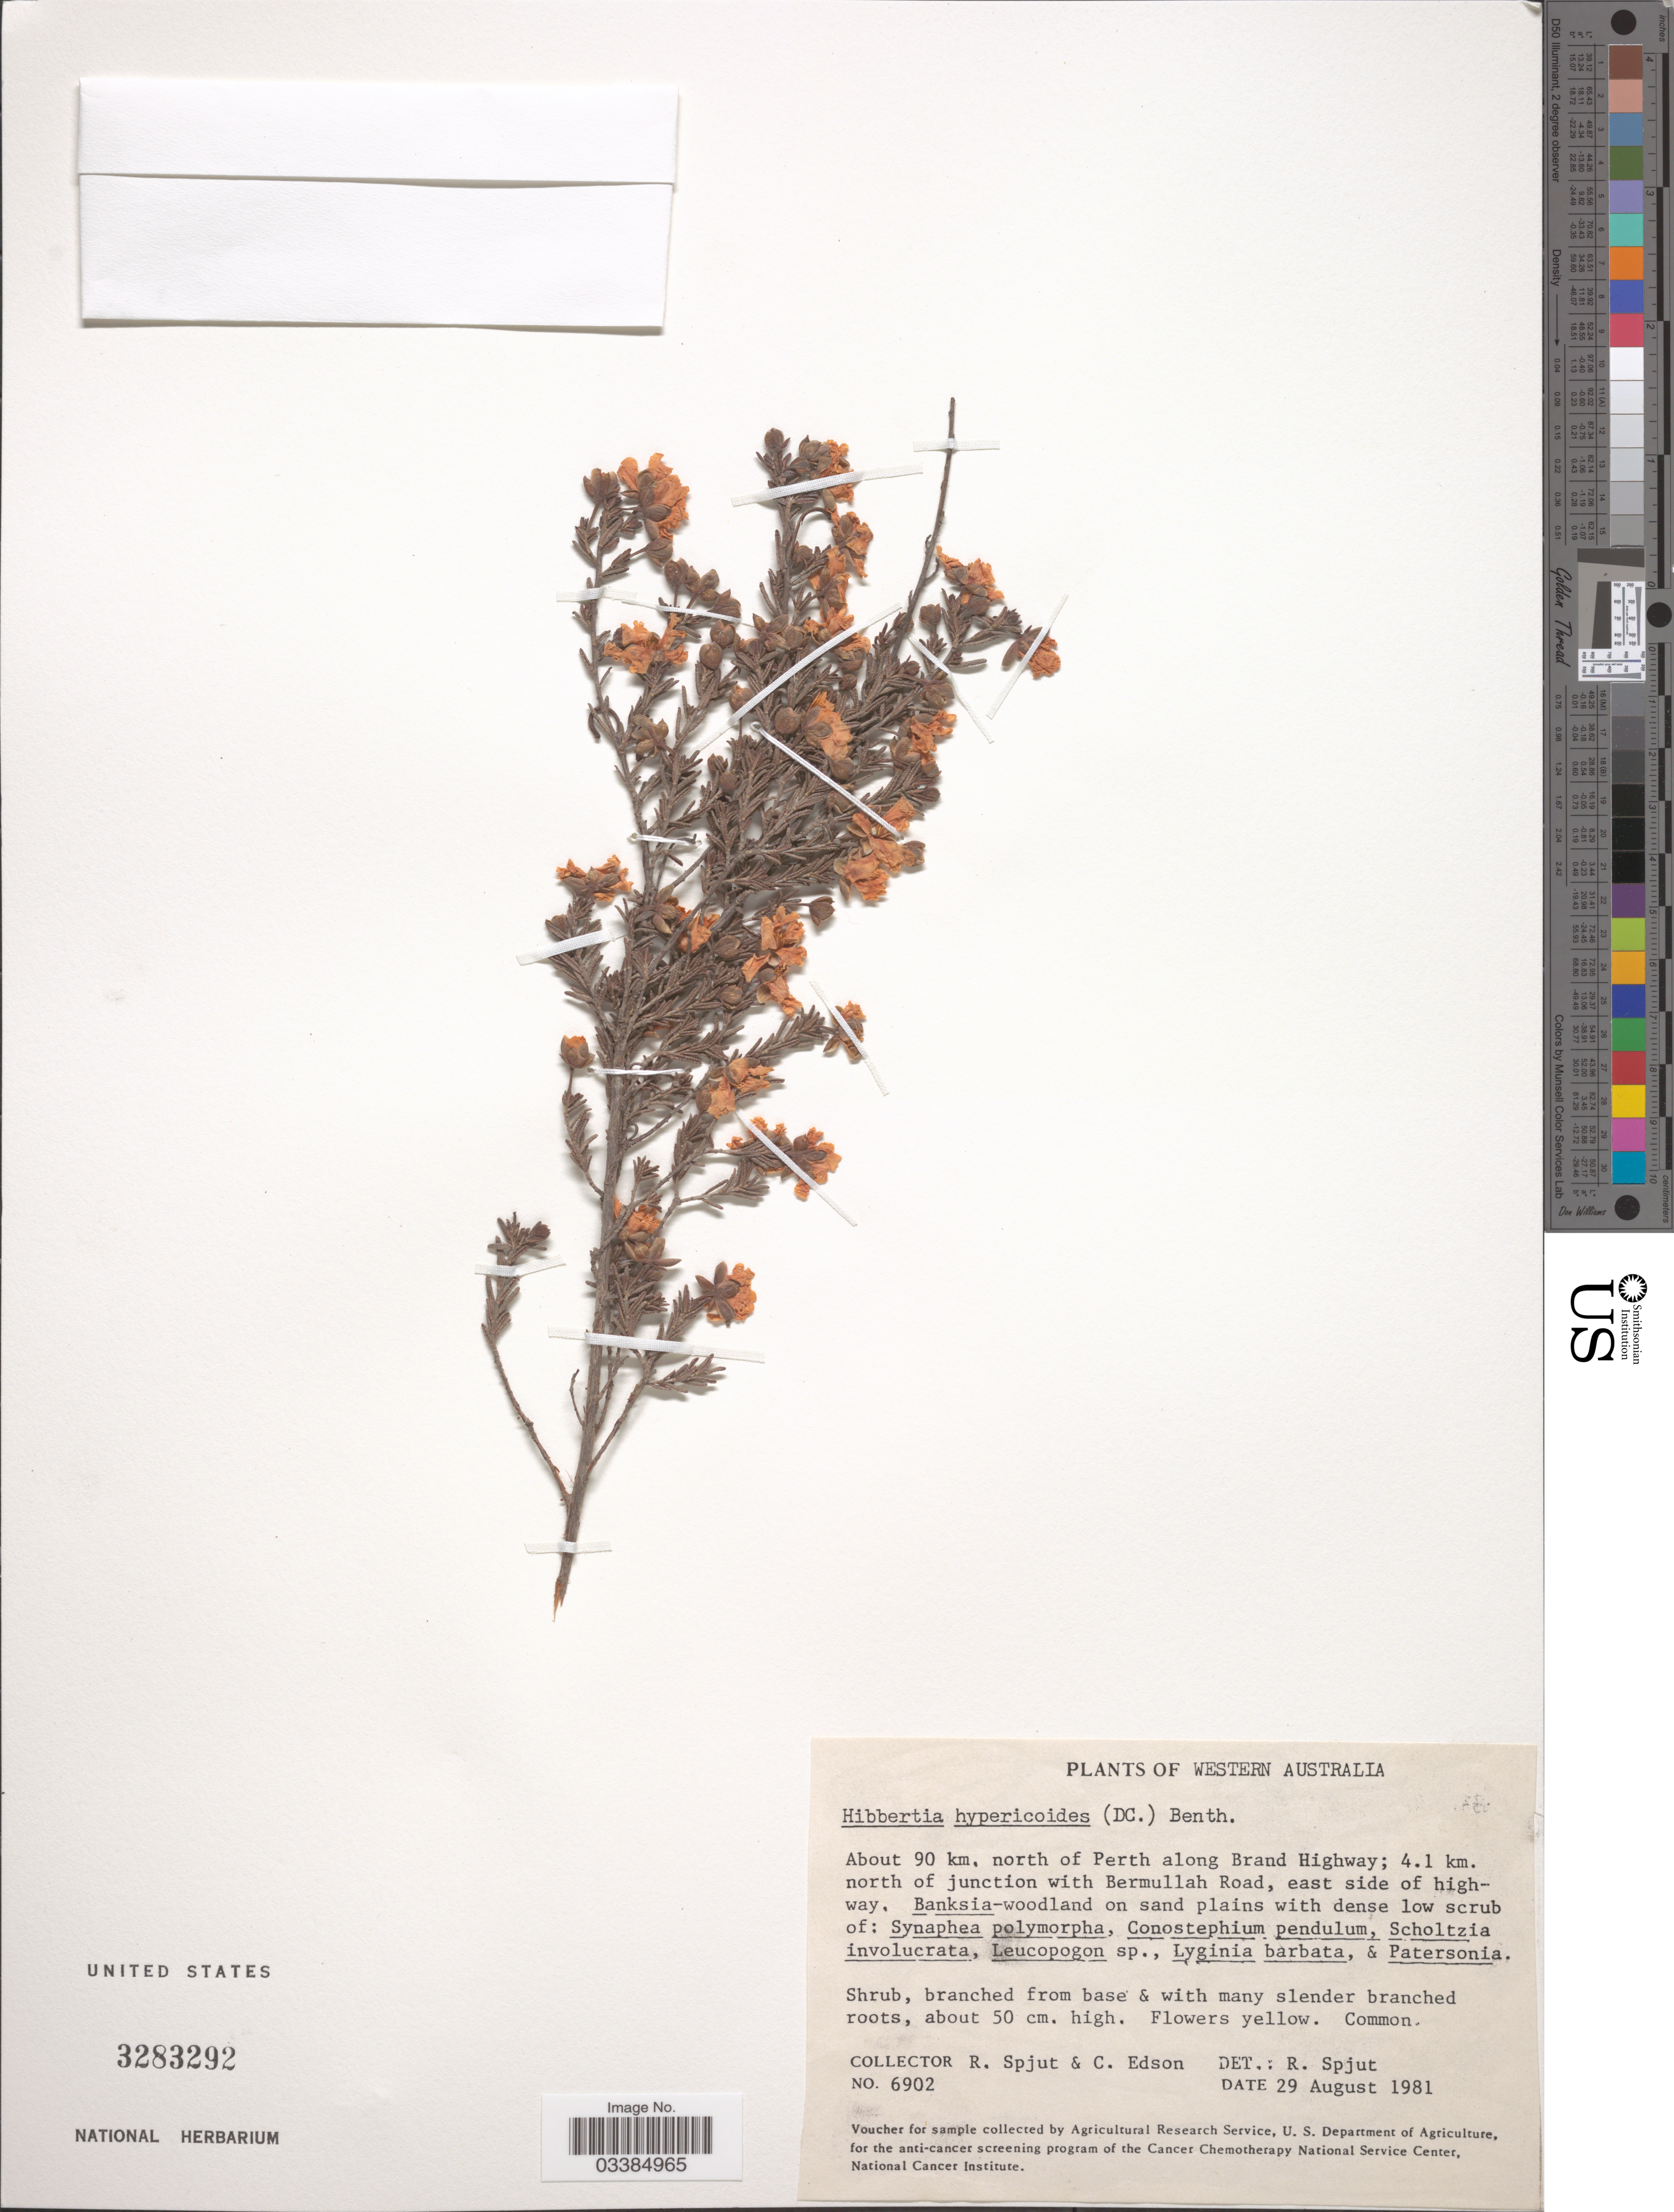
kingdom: Plantae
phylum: Tracheophyta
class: Magnoliopsida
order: Dilleniales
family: Dilleniaceae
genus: Hibbertia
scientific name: Hibbertia hypericoides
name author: (DC.) Benth.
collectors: R. Spjut & C. Edson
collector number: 6902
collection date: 1981-08-29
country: Australia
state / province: Western Australia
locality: About 90 km. north of Perth along Brand Highway; 4.1 km. north of junction with Bermullah Road, east side of highway.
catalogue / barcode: US 3283292